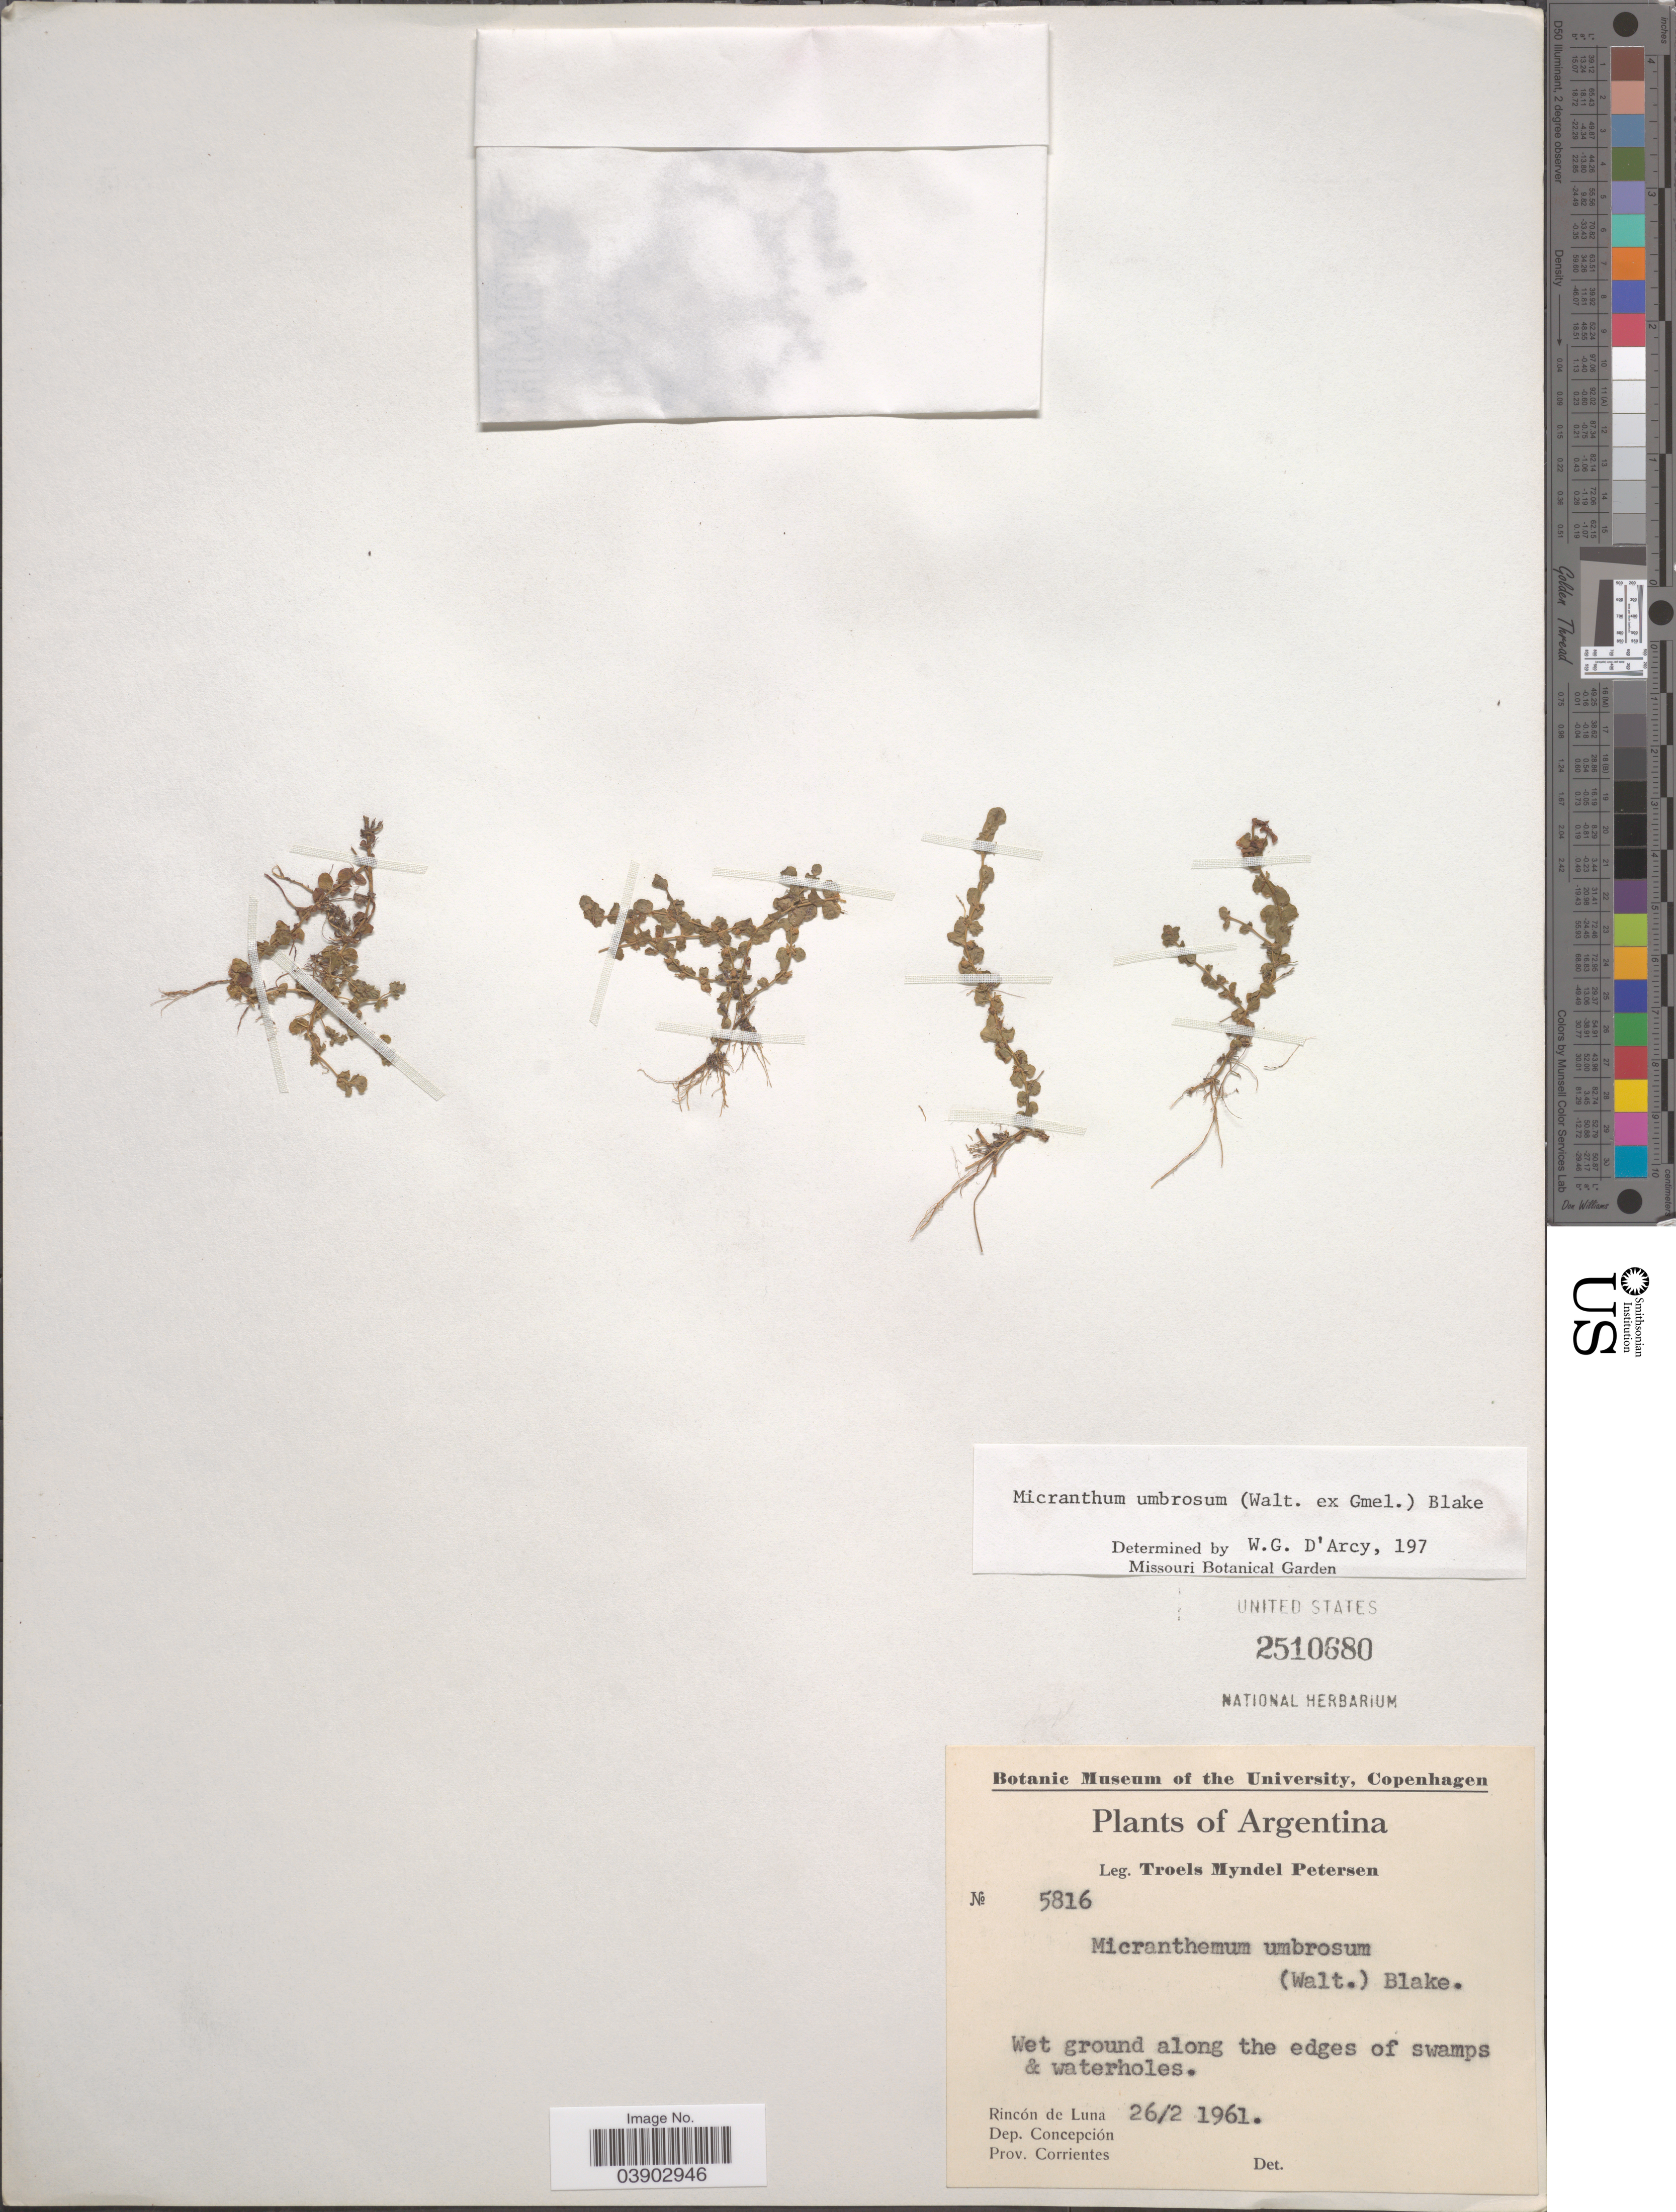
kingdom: Plantae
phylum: Tracheophyta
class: Magnoliopsida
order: Lamiales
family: Linderniaceae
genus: Micranthemum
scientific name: Micranthemum umbrosum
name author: (J.F. Gmel.) S.F. Blake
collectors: T. M. Petersen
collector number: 5816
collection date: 1961-02-26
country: Argentina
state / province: Corrientes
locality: Rincón de Luna. Dep. Concepción.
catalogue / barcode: US 2510680